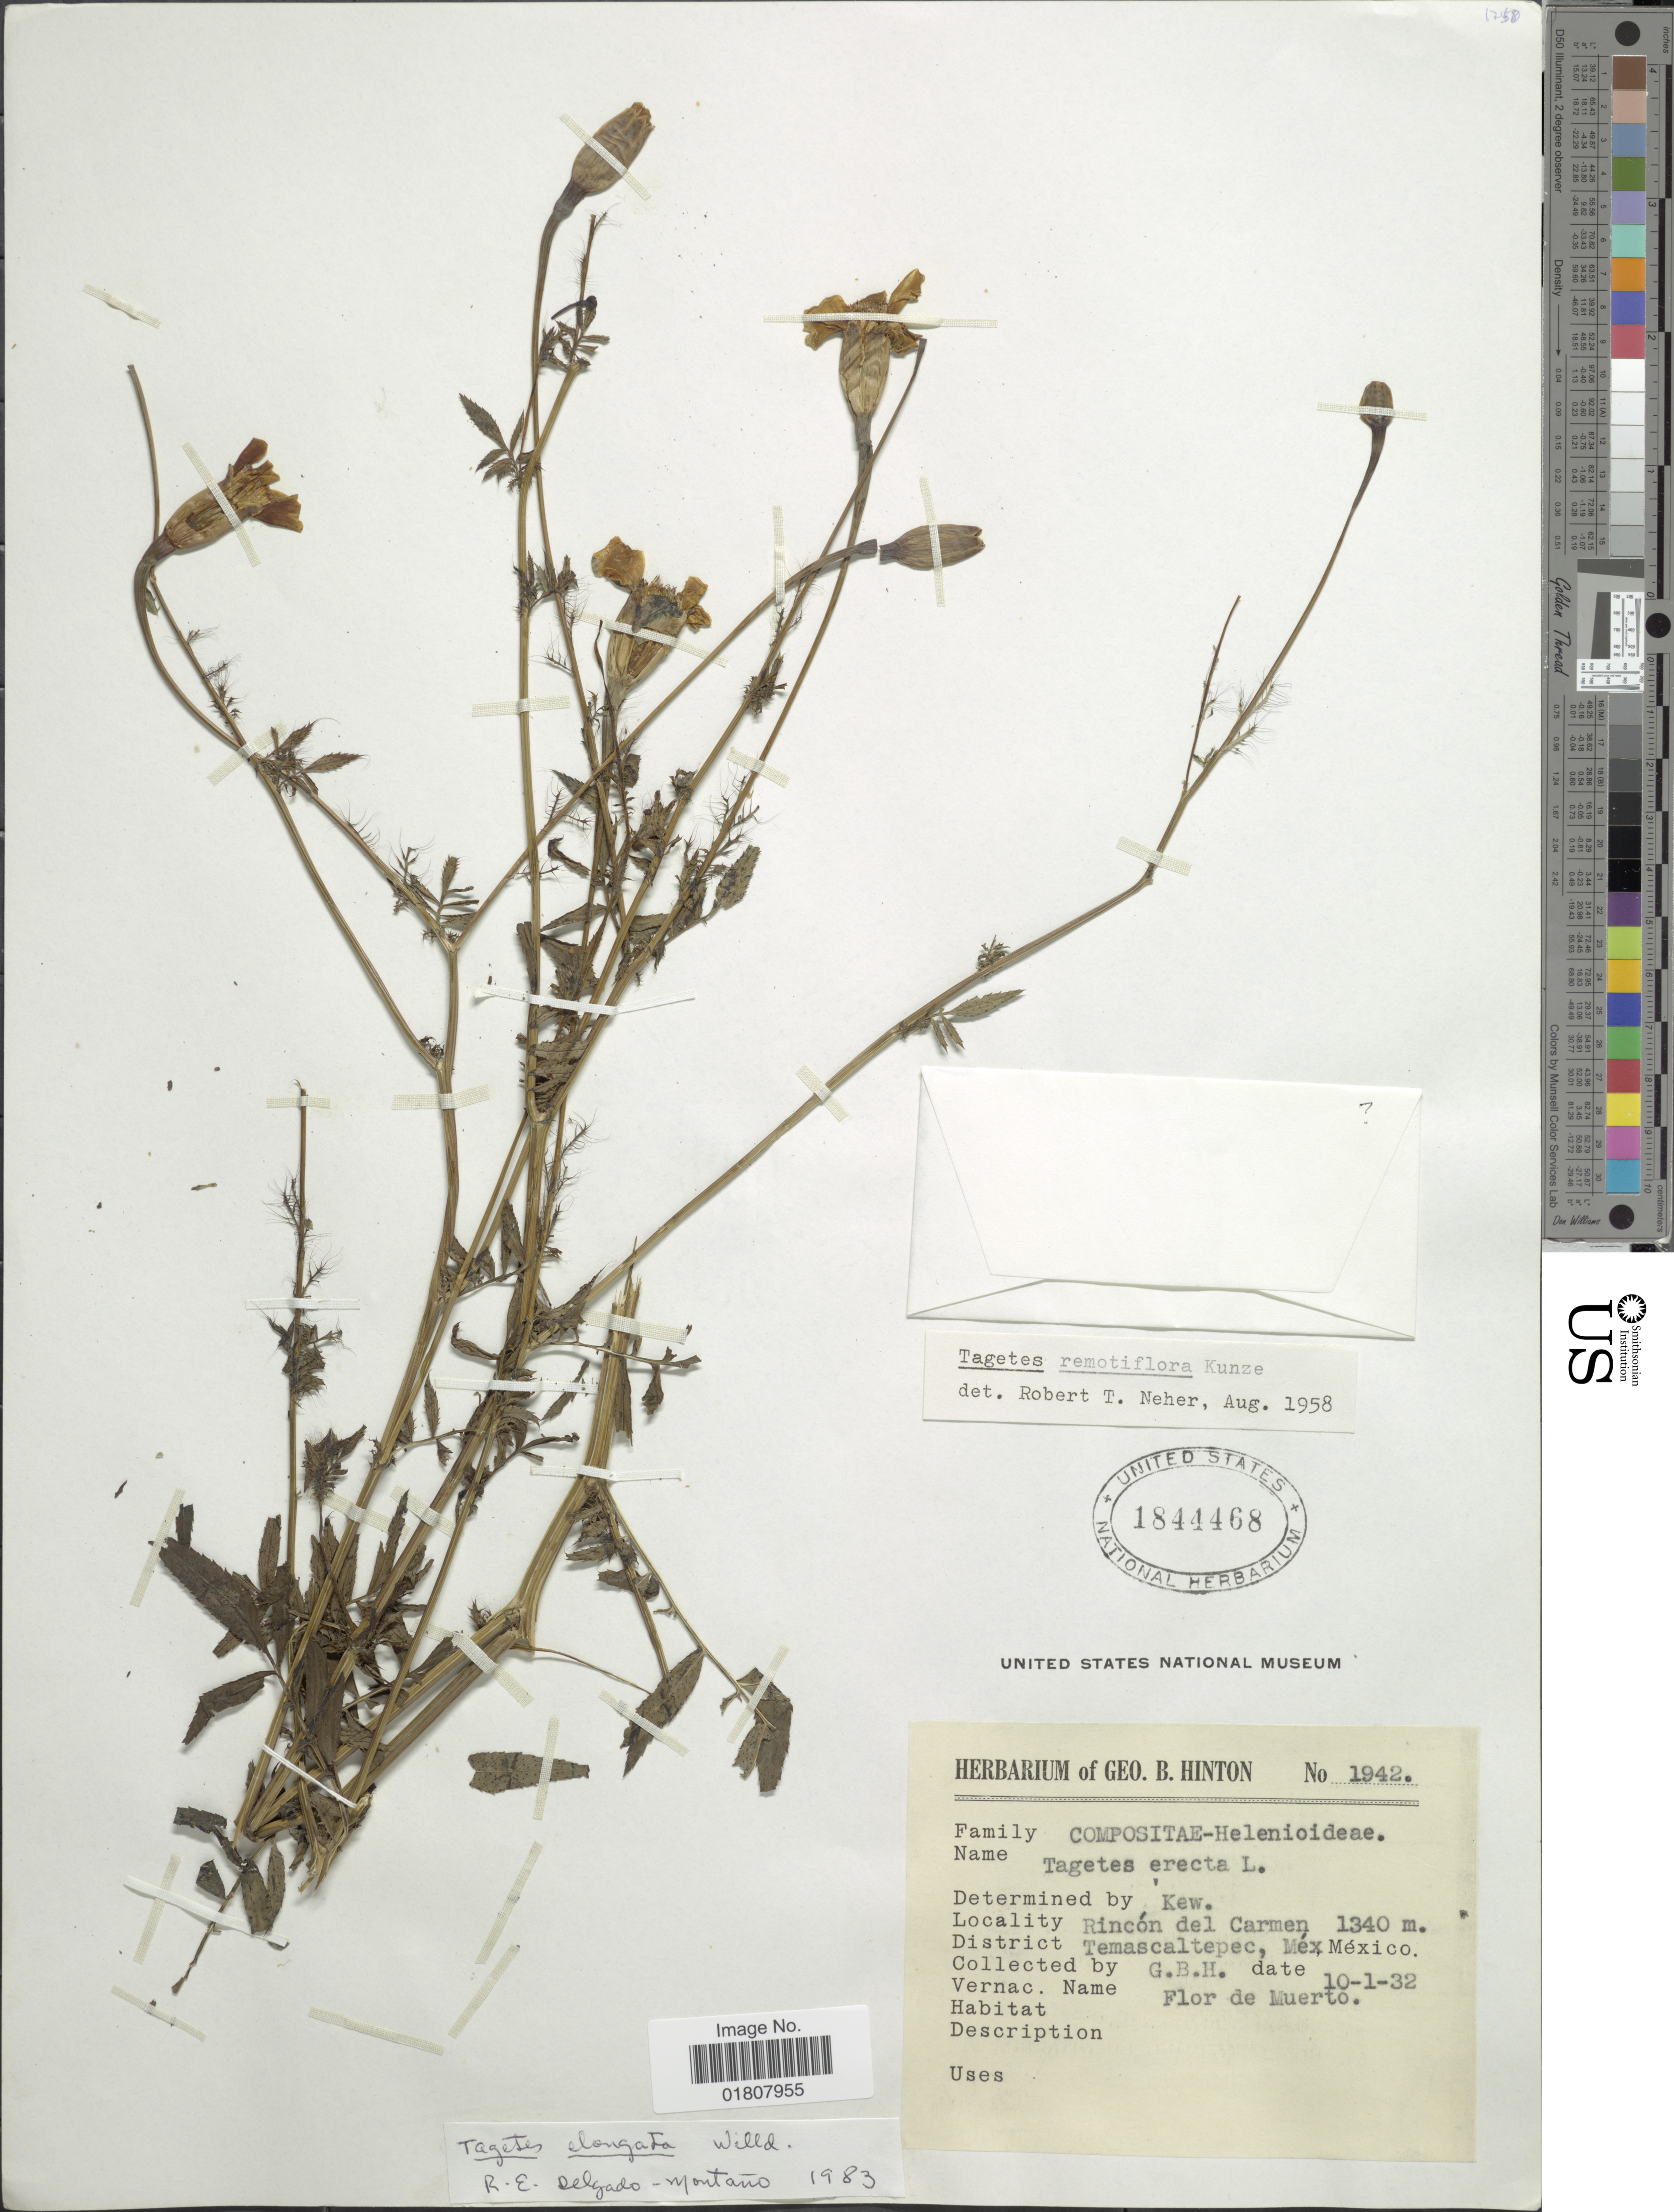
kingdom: Plantae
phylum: Tracheophyta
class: Magnoliopsida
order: Asterales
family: Asteraceae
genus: Tagetes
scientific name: Tagetes elongata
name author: Willd.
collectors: G. B. Hinton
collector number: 1942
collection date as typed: Transcribed d/m/y: 10/1/32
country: Mexico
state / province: México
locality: Rincon del Carmen, District Temascaltepec, Mex.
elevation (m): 1340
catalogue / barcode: US 1844468